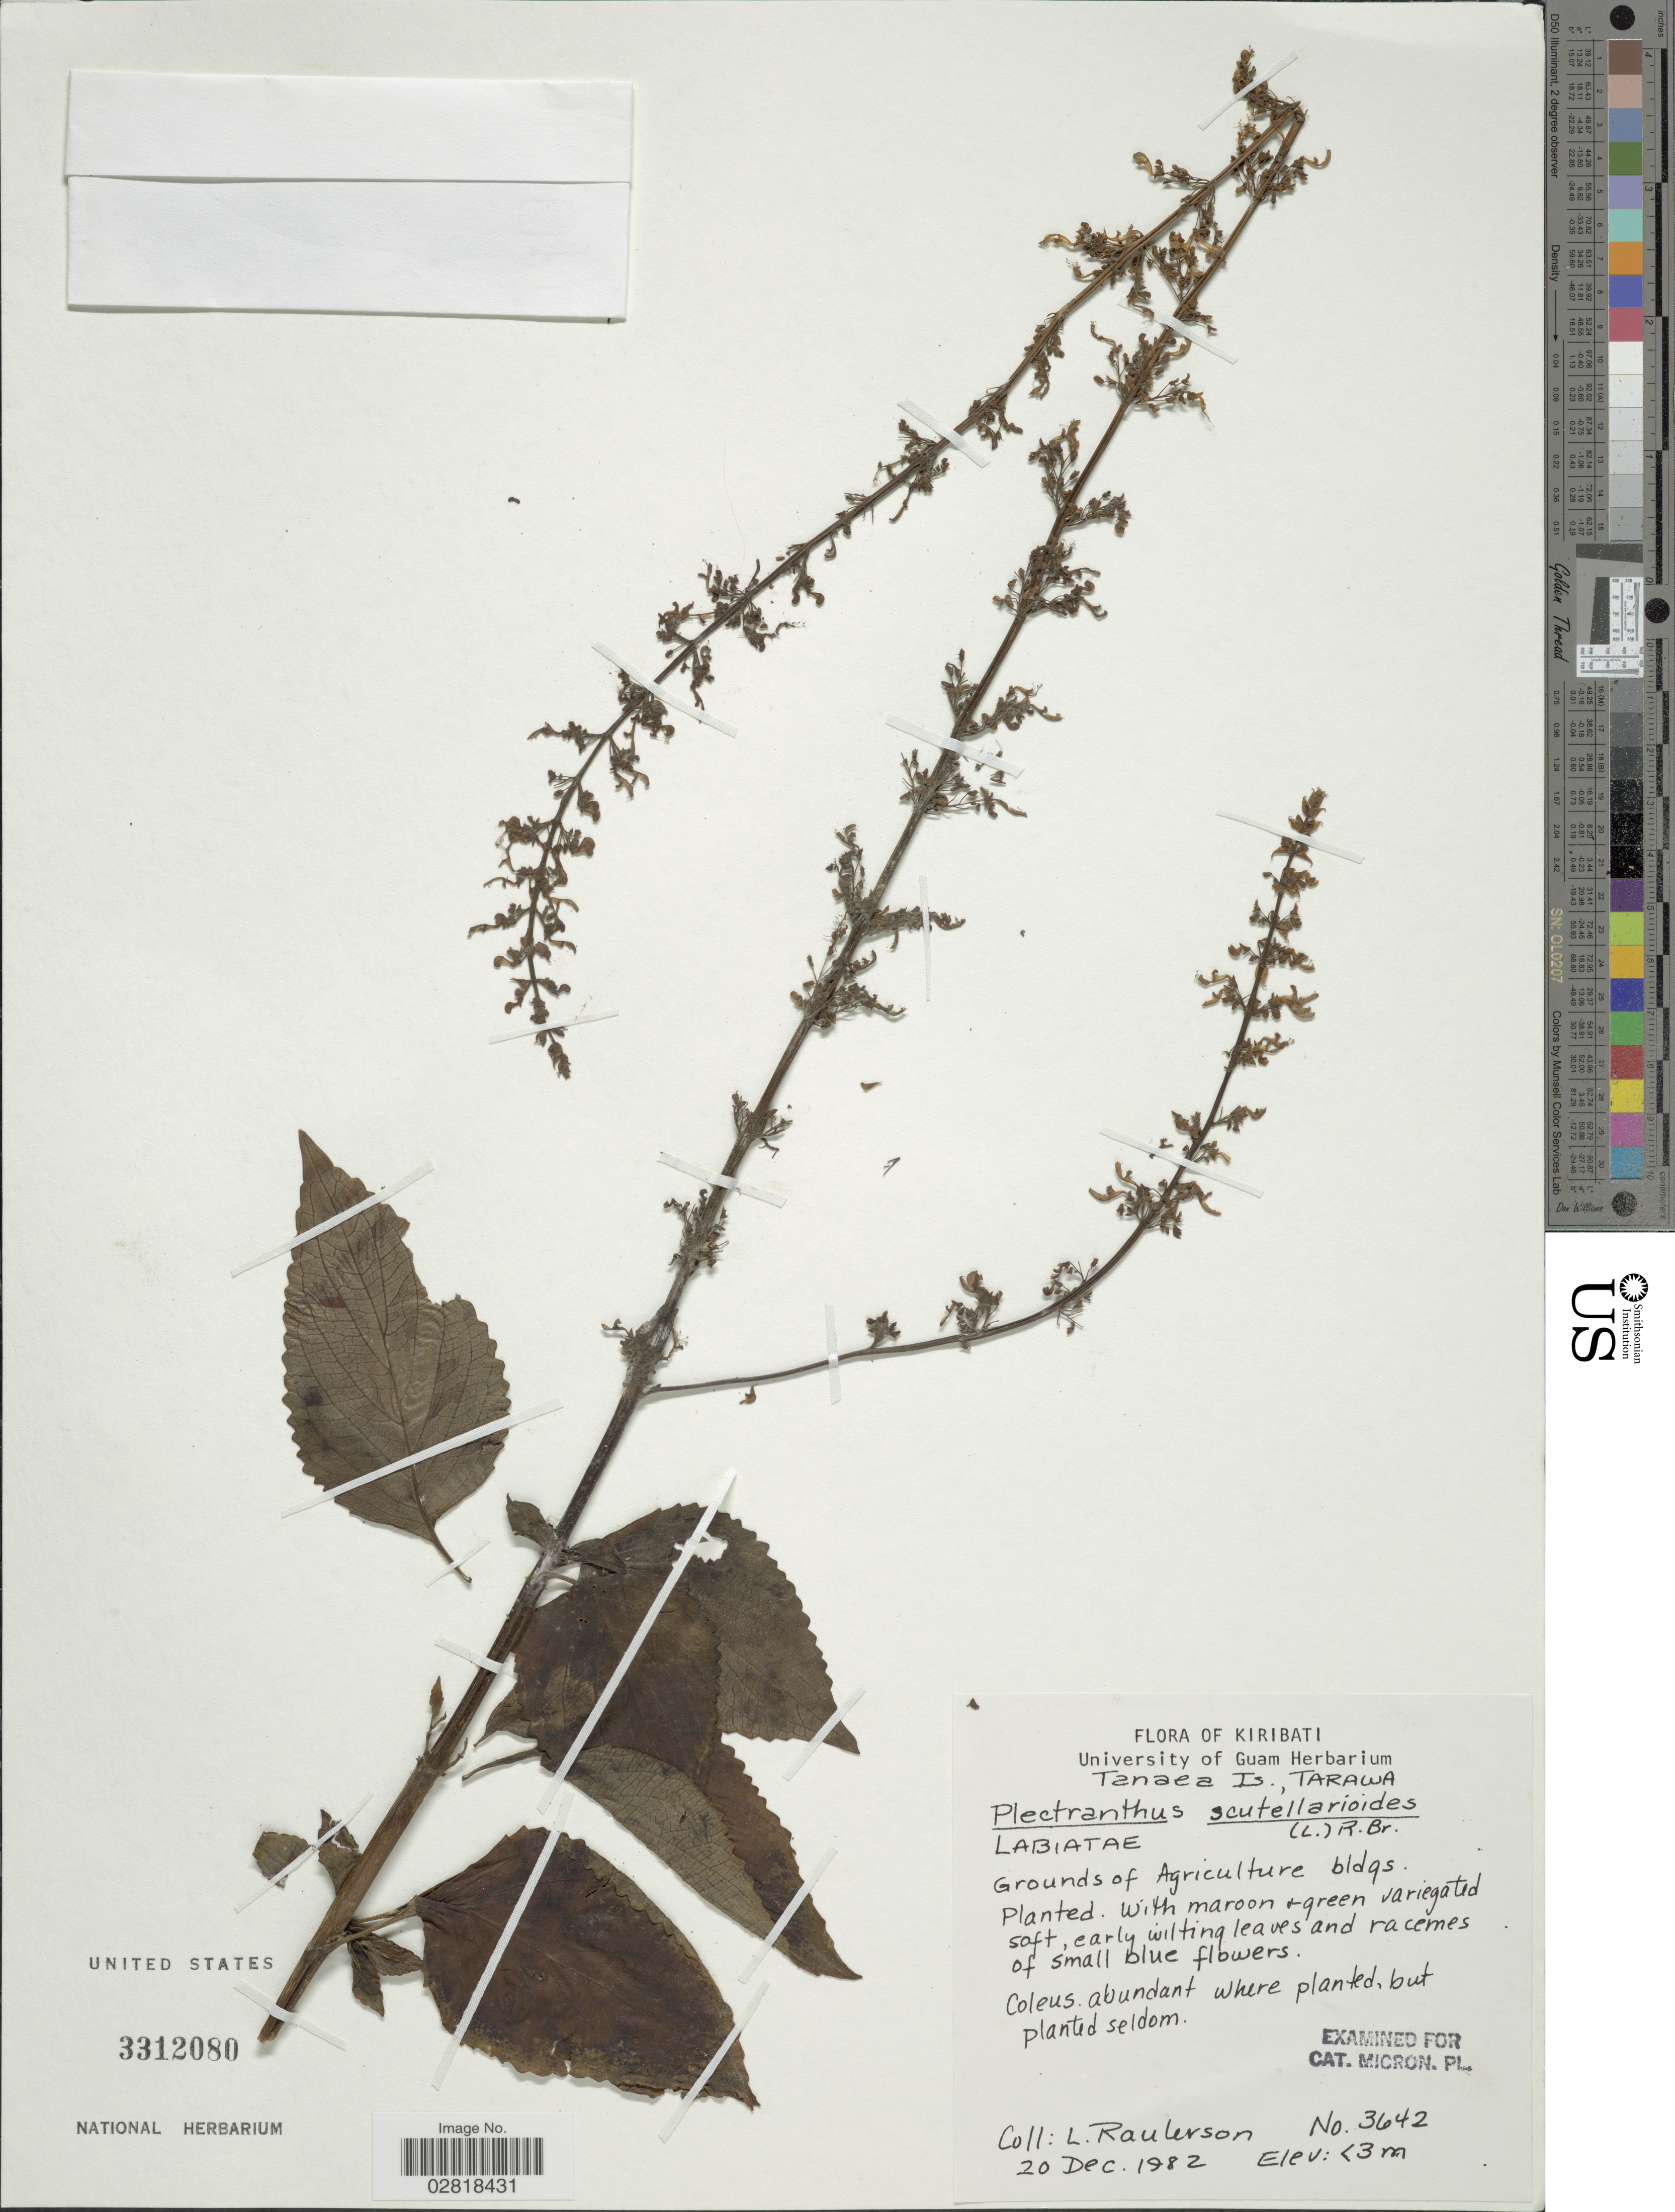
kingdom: Plantae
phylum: Tracheophyta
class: Magnoliopsida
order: Lamiales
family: Lamiaceae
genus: Coleus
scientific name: Coleus scutellarioides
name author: (L.) Benth.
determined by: Wagner, W. L., (BOT), Smithsonian Institution - National Museum of Natural History (UNITED STATES)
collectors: L. Raulerson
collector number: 3642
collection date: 1982-12-20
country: Kiribati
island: Tarawa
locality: Tanaea Is., Tarawa.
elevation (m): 3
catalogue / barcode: US 3312080